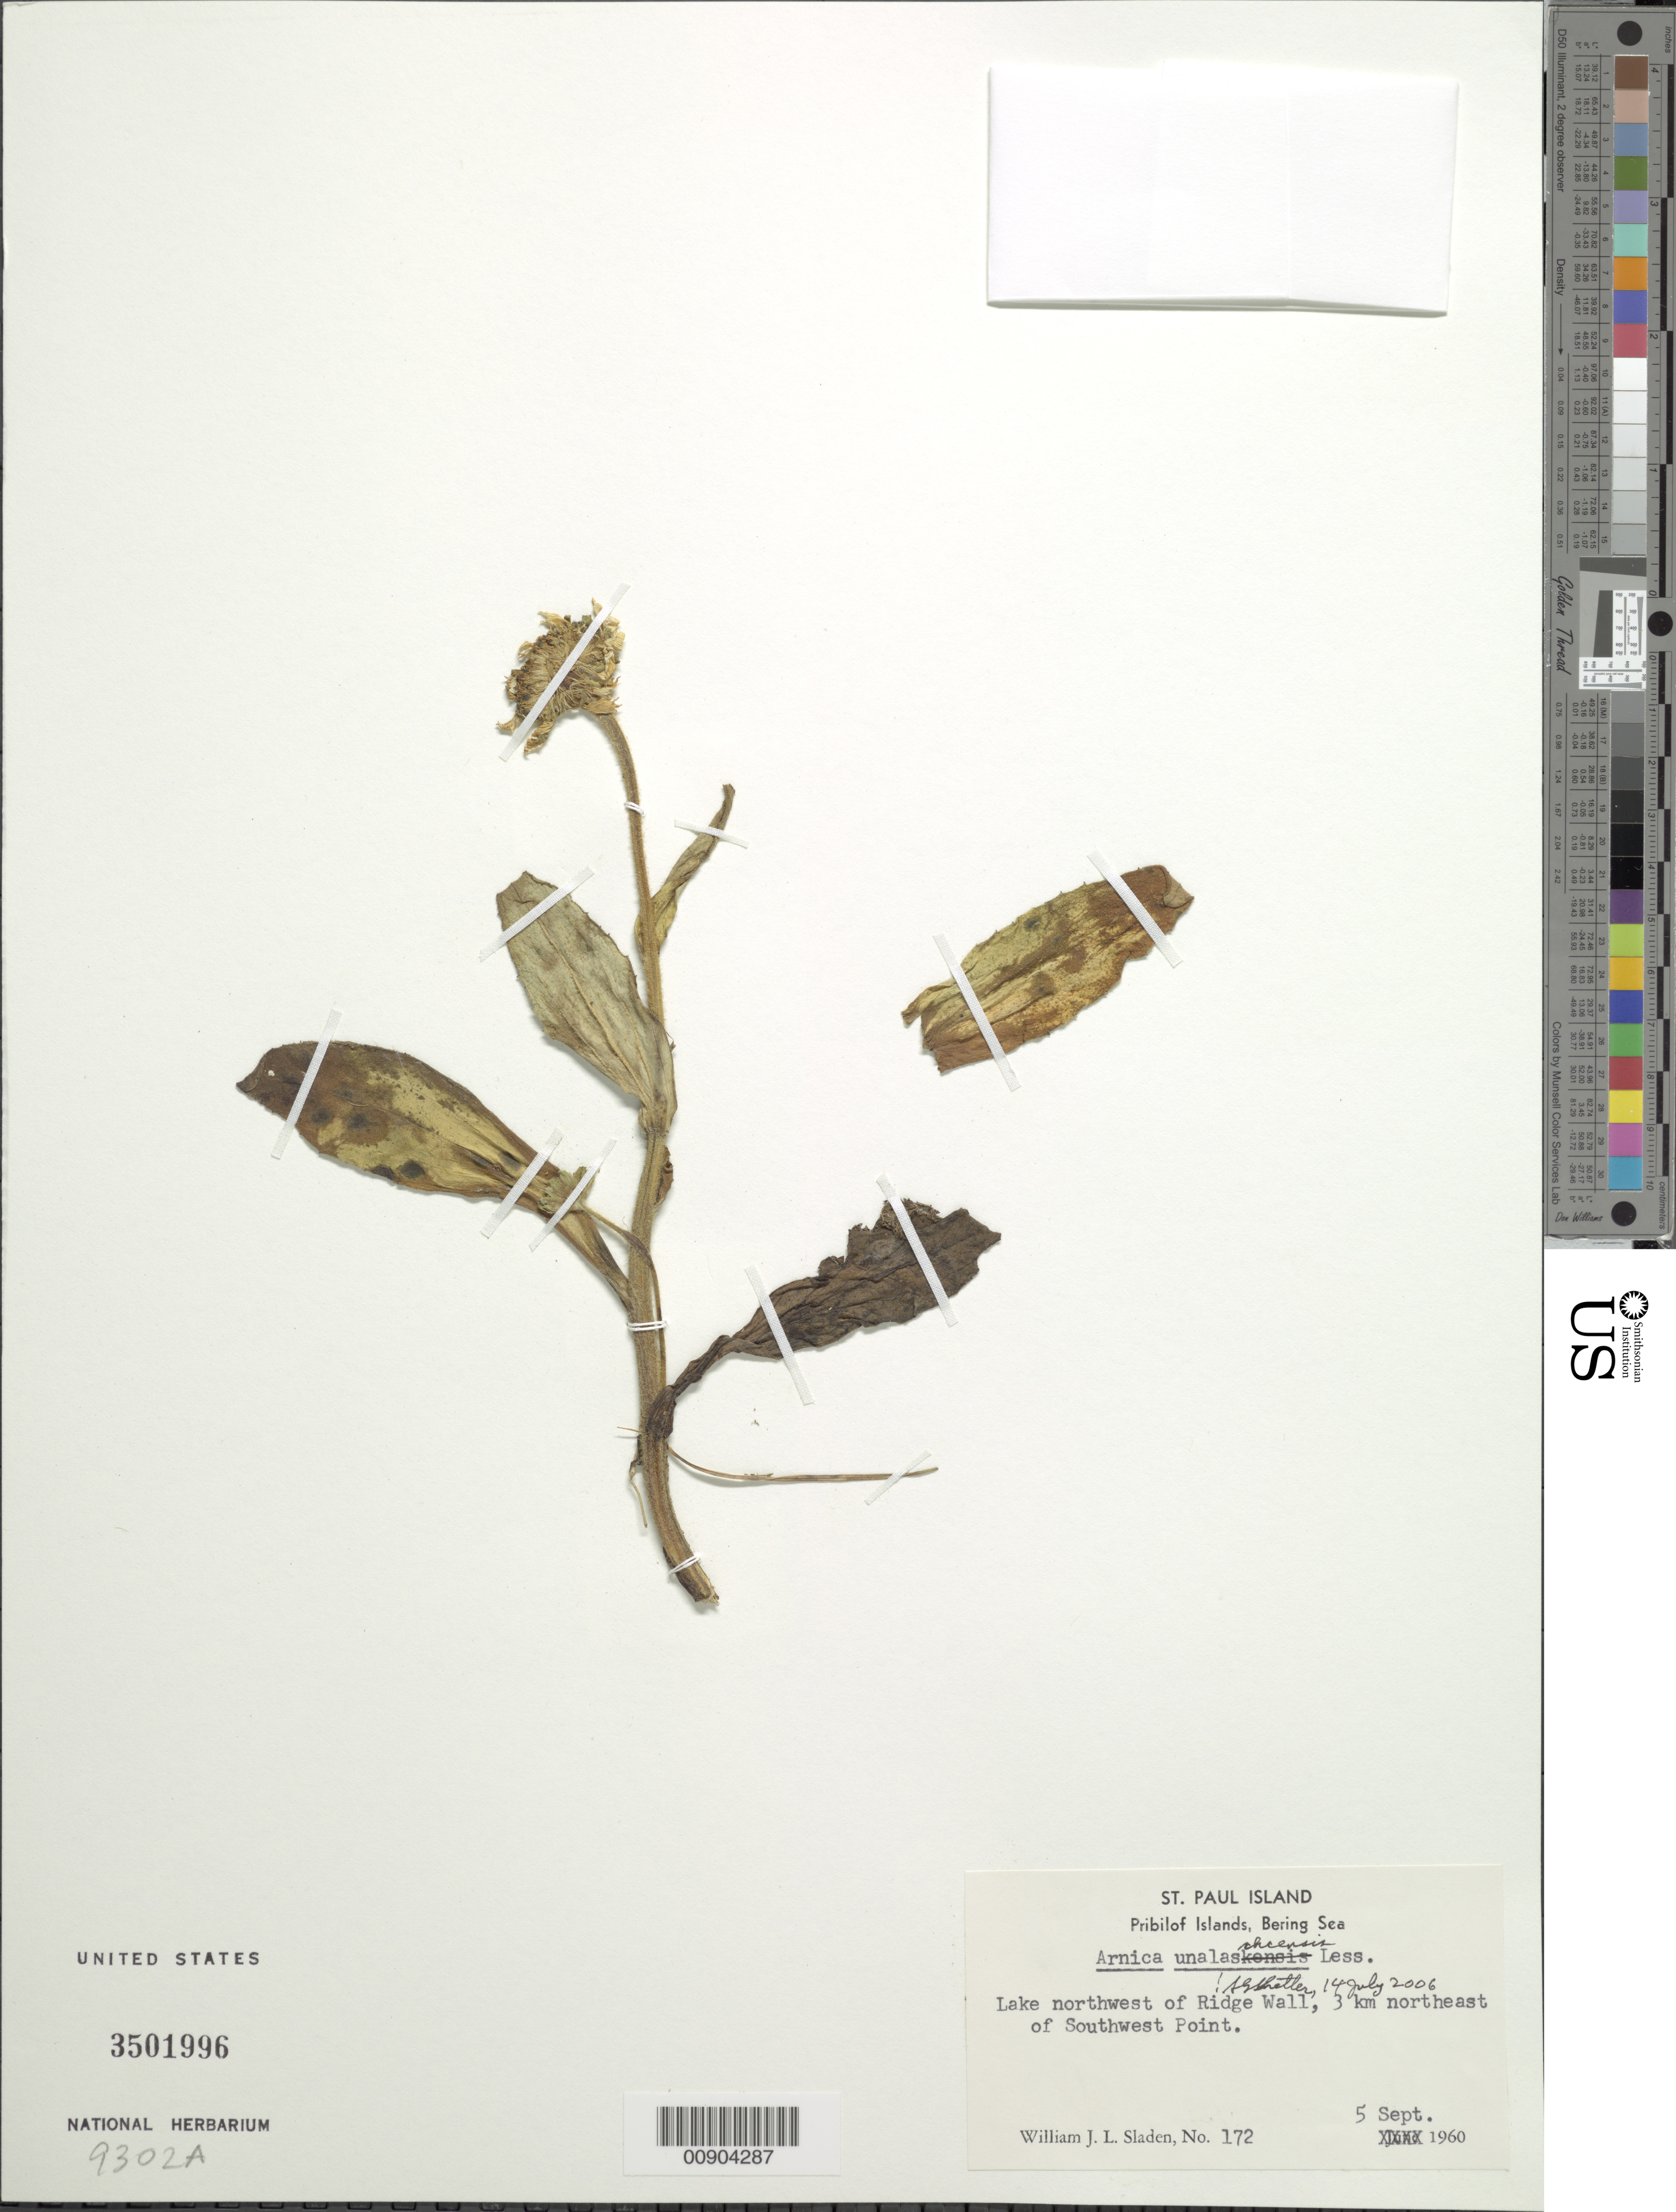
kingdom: Plantae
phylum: Tracheophyta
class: Magnoliopsida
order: Asterales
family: Asteraceae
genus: Arnica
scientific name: Arnica unalashcensis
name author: Less.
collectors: W. Sladen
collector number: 172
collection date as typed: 05 Sep 1960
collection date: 1960-09-05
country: United States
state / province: Alaska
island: St. Paul Island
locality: Lake northwest of Ridge Wall, 3 km. northeast of Southwest Point., Bering Sea, Pribilof Islands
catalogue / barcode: US 3501996